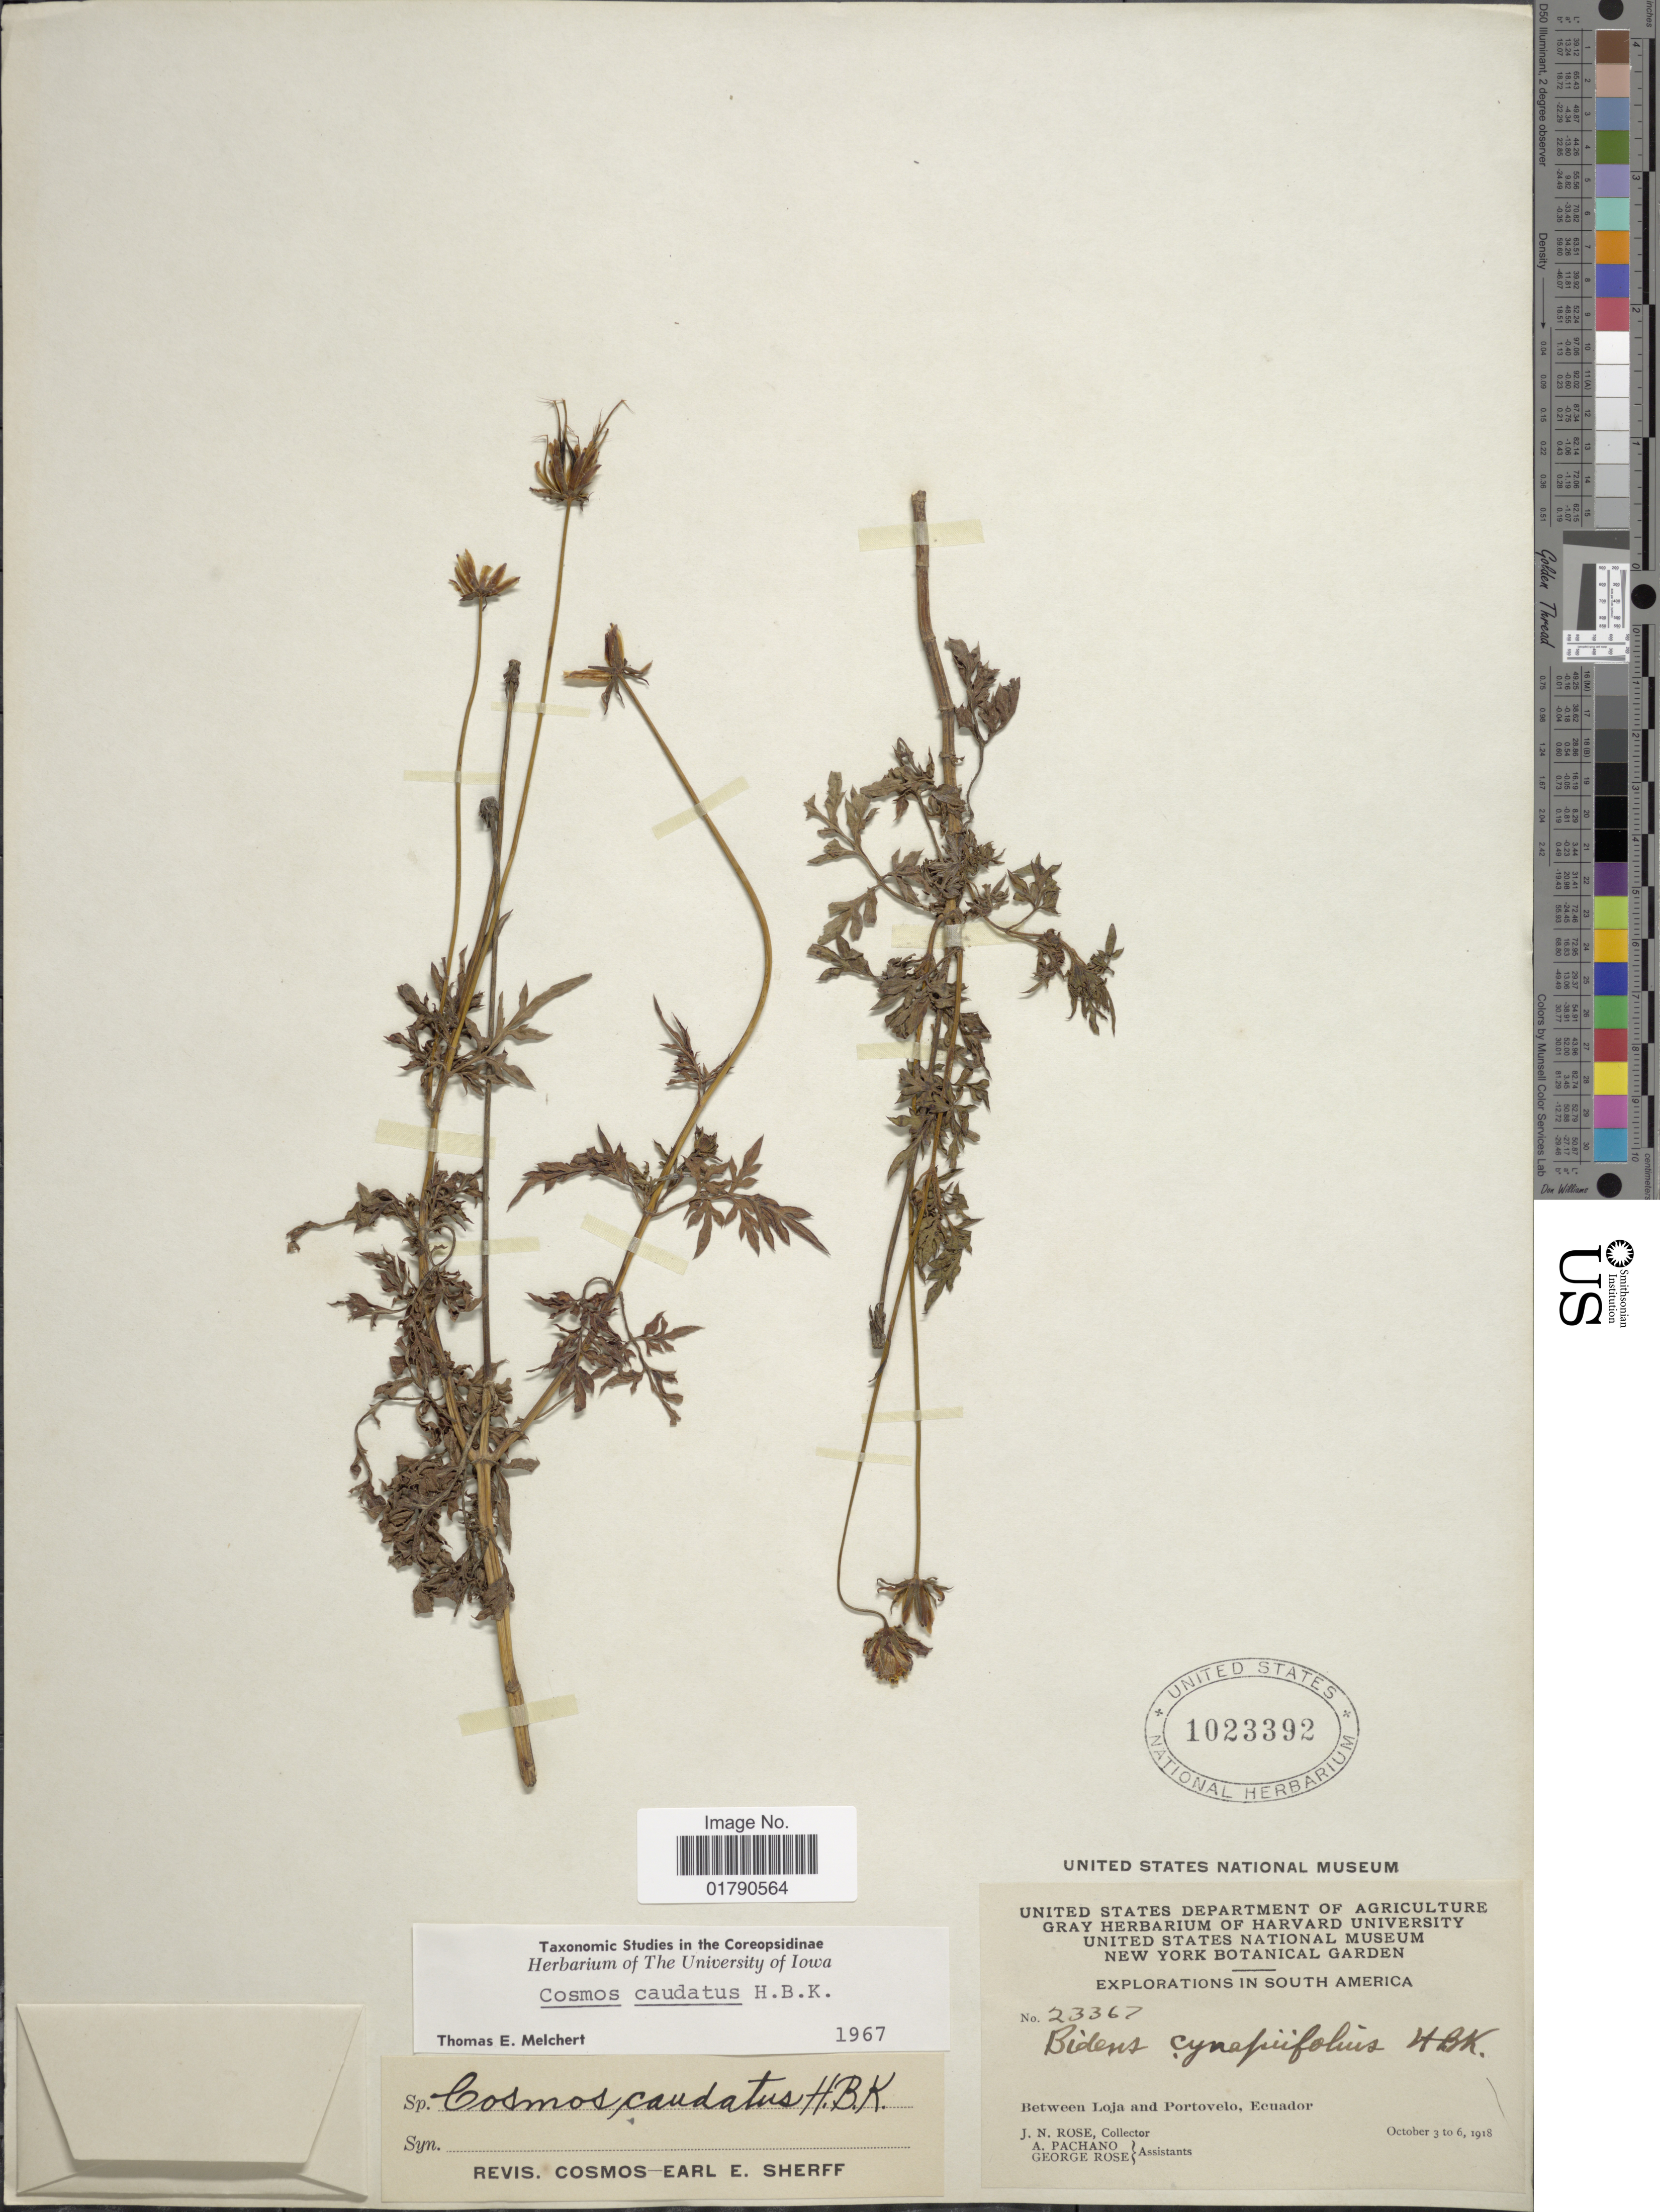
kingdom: Plantae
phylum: Tracheophyta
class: Magnoliopsida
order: Asterales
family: Asteraceae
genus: Cosmos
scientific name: Cosmos caudatus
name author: Kunth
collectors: J. N. Rose, A. Pachano & G. Rose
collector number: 23367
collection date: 1918-10-03/1918-10-06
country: Ecuador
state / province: Loja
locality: South America, between Loja and Portovelo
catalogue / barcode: US 1023392